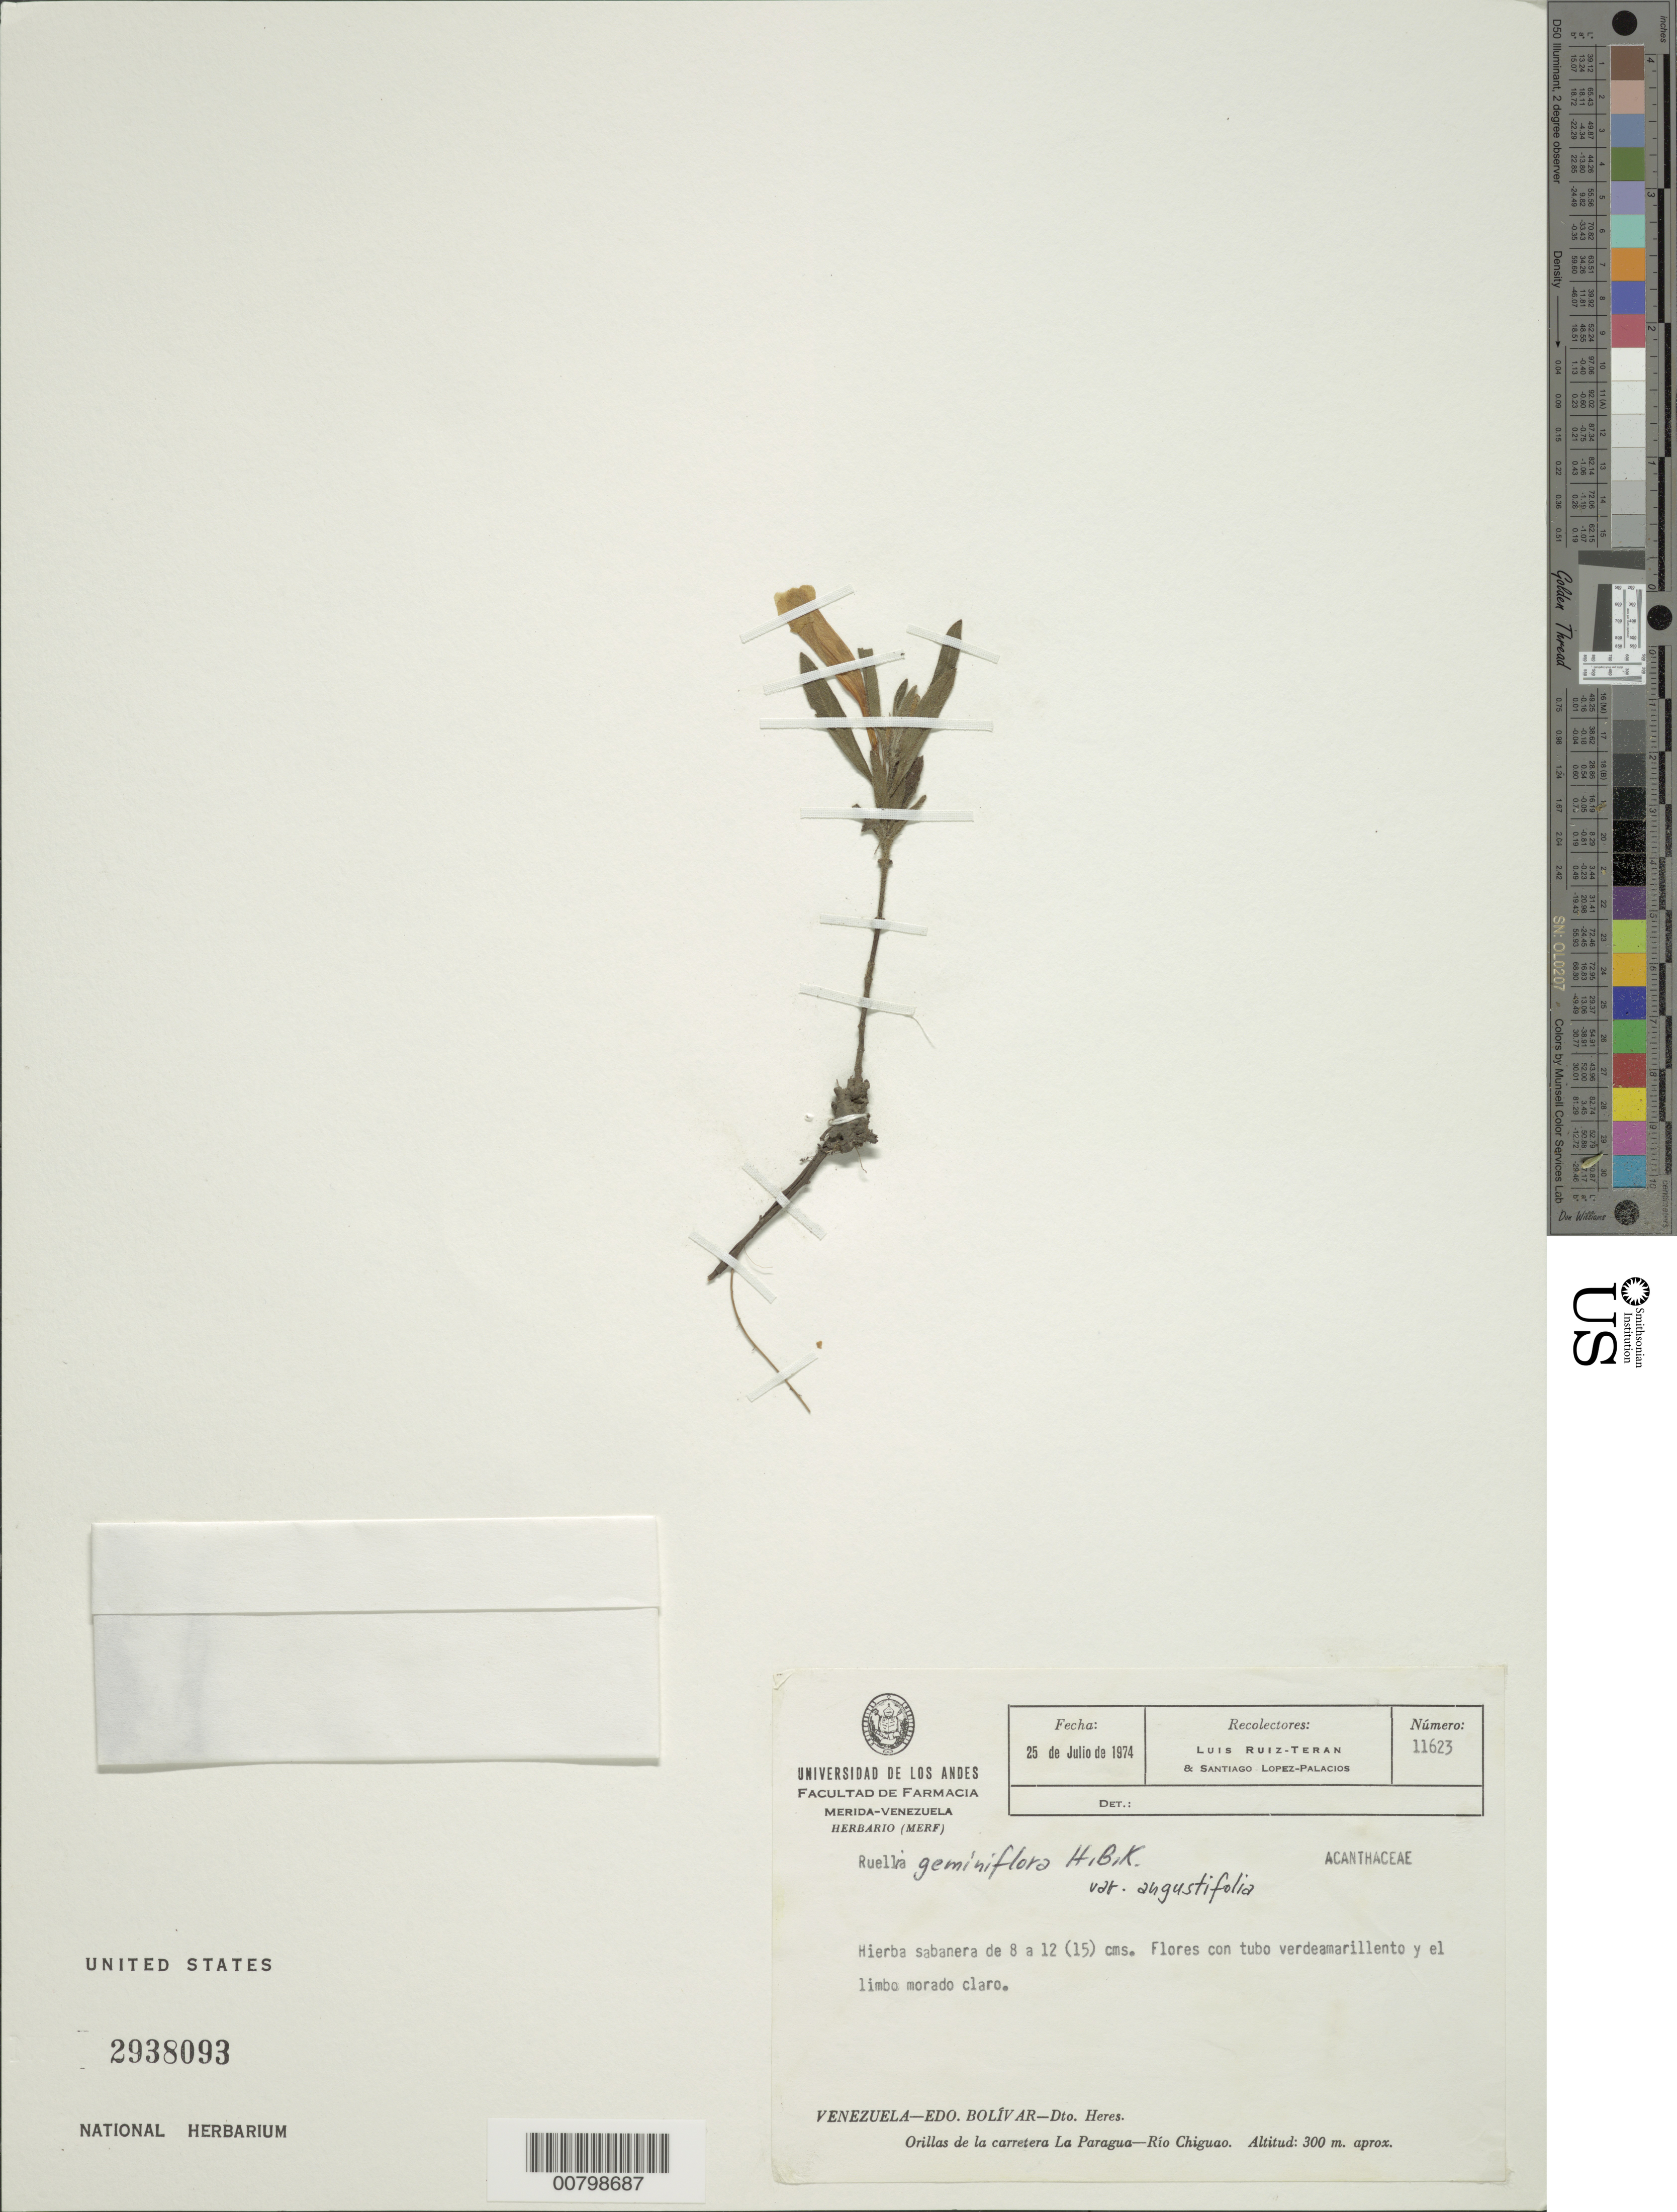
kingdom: Plantae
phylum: Tracheophyta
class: Magnoliopsida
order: Lamiales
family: Acanthaceae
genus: Ruellia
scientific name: Ruellia geminiflora var. angustifolia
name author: (Nees) Griseb.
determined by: Wasshausen, Dieter C., (BOT), Smithsonian Institution - National Museum of Natural History (UNITED STATES)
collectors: L. E. Ruíz-Terán & S. López-Palacios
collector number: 11623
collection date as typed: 25-Jul-74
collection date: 1974-07-25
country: Venezuela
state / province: Bolívar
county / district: Heres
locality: La Paragua - Río Chiguao road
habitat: Roadside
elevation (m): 300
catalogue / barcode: US 2938093